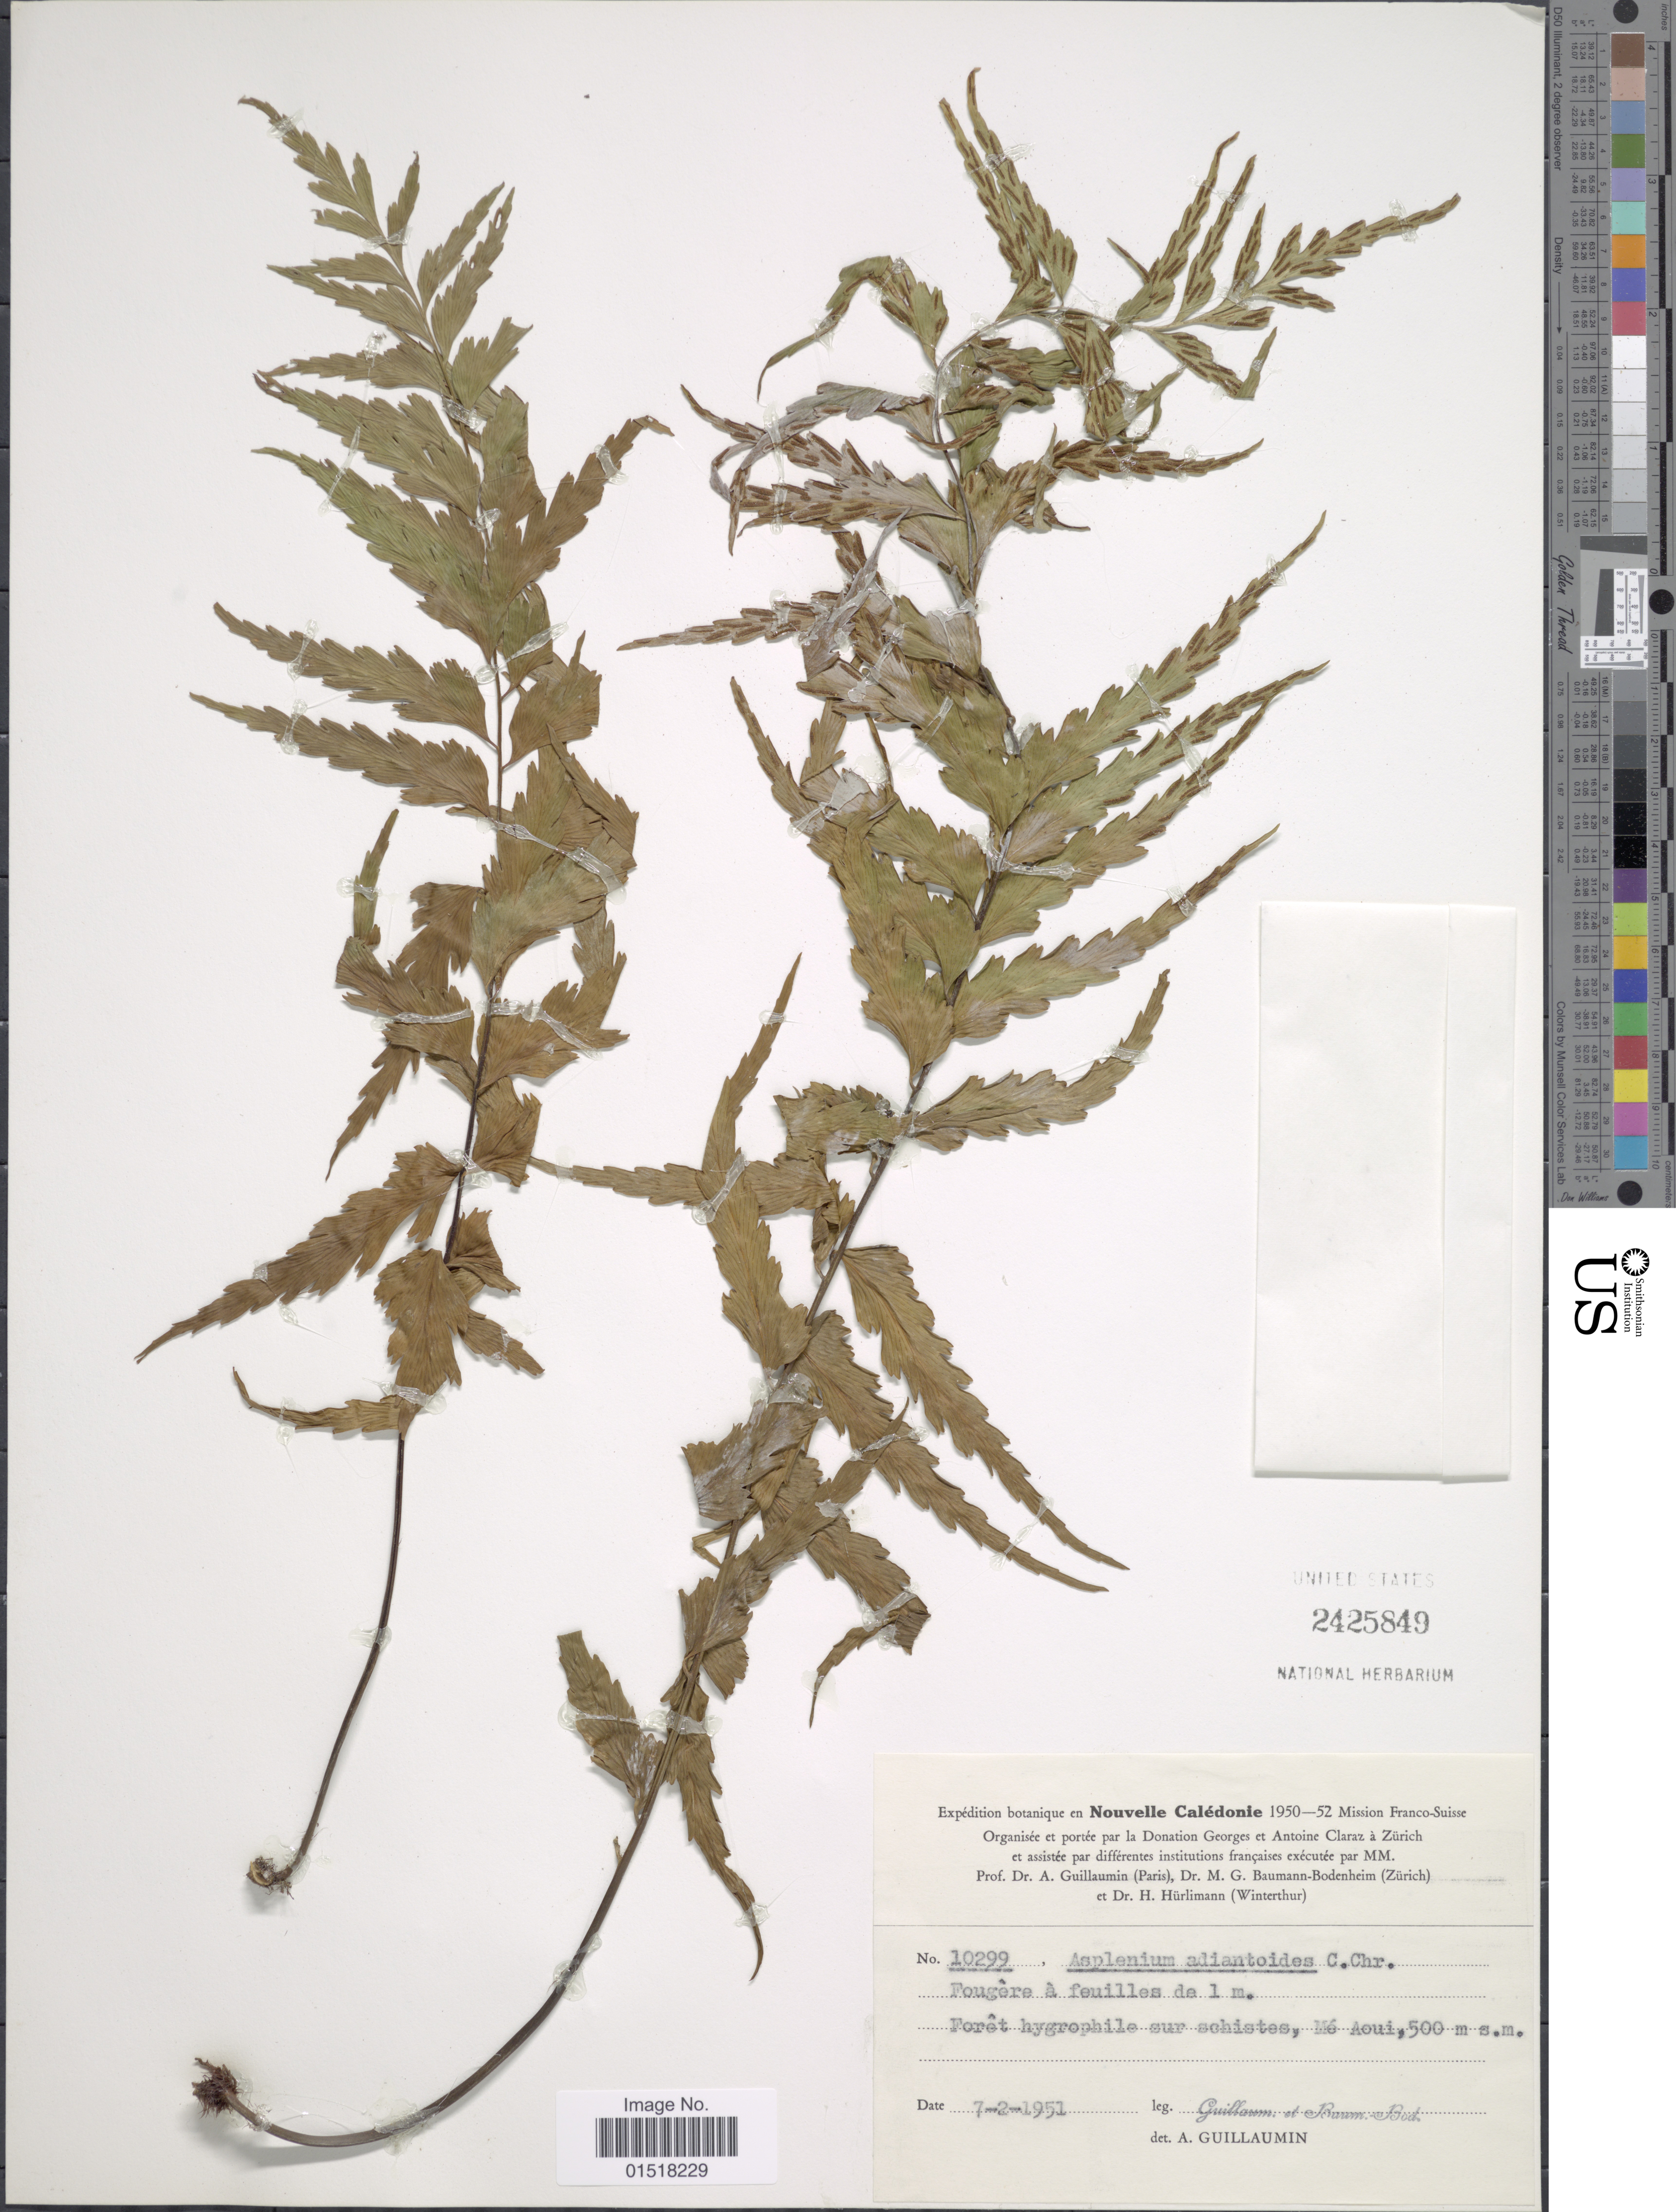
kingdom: Plantae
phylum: Tracheophyta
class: Polypodiopsida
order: Polypodiales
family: Aspleniaceae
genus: Asplenium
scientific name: Asplenium polyodon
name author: G. Forst.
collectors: A. Guillaumin & M. G. Baumann-Bodenheim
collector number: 10299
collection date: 1951-02-07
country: New Caledonia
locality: Forêt hygrophile sur schistes, Mé Aoui.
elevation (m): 500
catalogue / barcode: US 2425849